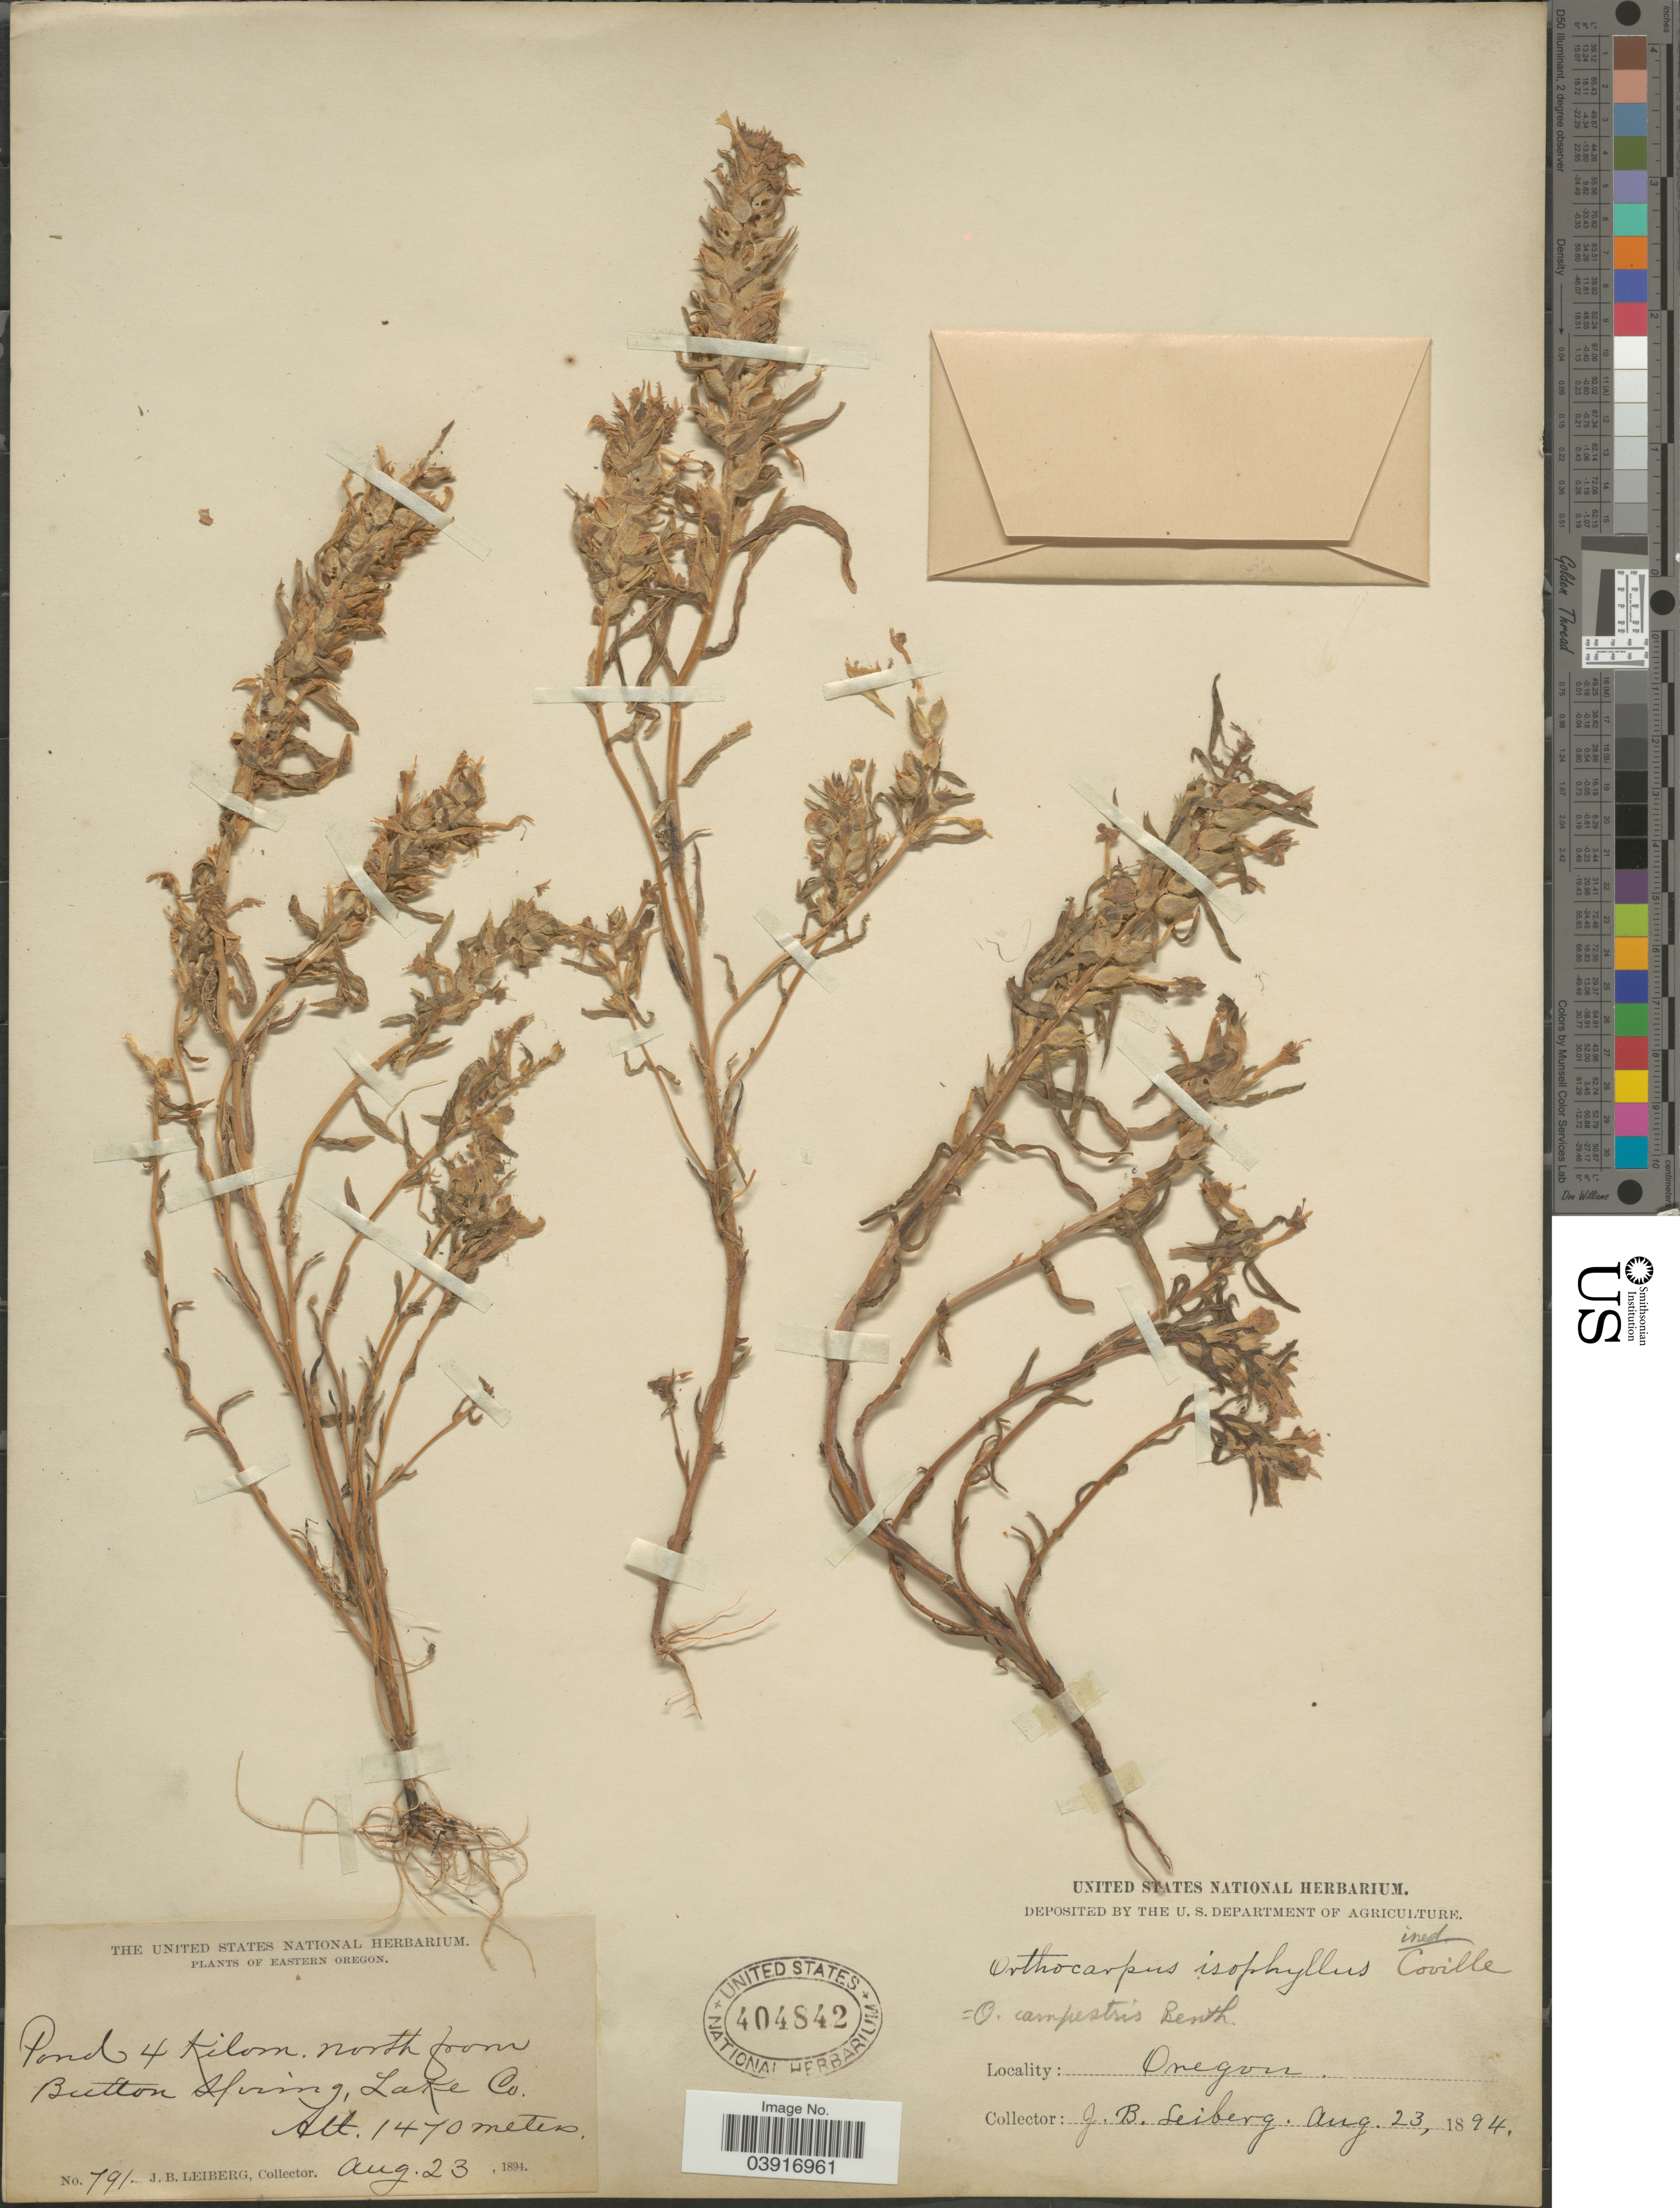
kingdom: Plantae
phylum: Tracheophyta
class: Magnoliopsida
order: Lamiales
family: Orobanchaceae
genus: Orthocarpus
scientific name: Orthocarpus campestris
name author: Benth.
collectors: J. B. Leiberg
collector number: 791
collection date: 1894-08-23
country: United States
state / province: Oregon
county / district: Lake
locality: Eastern Oregon. Pond 4 Kilom. north from Button Spring, Lake Co.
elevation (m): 1470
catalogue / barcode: US 404842